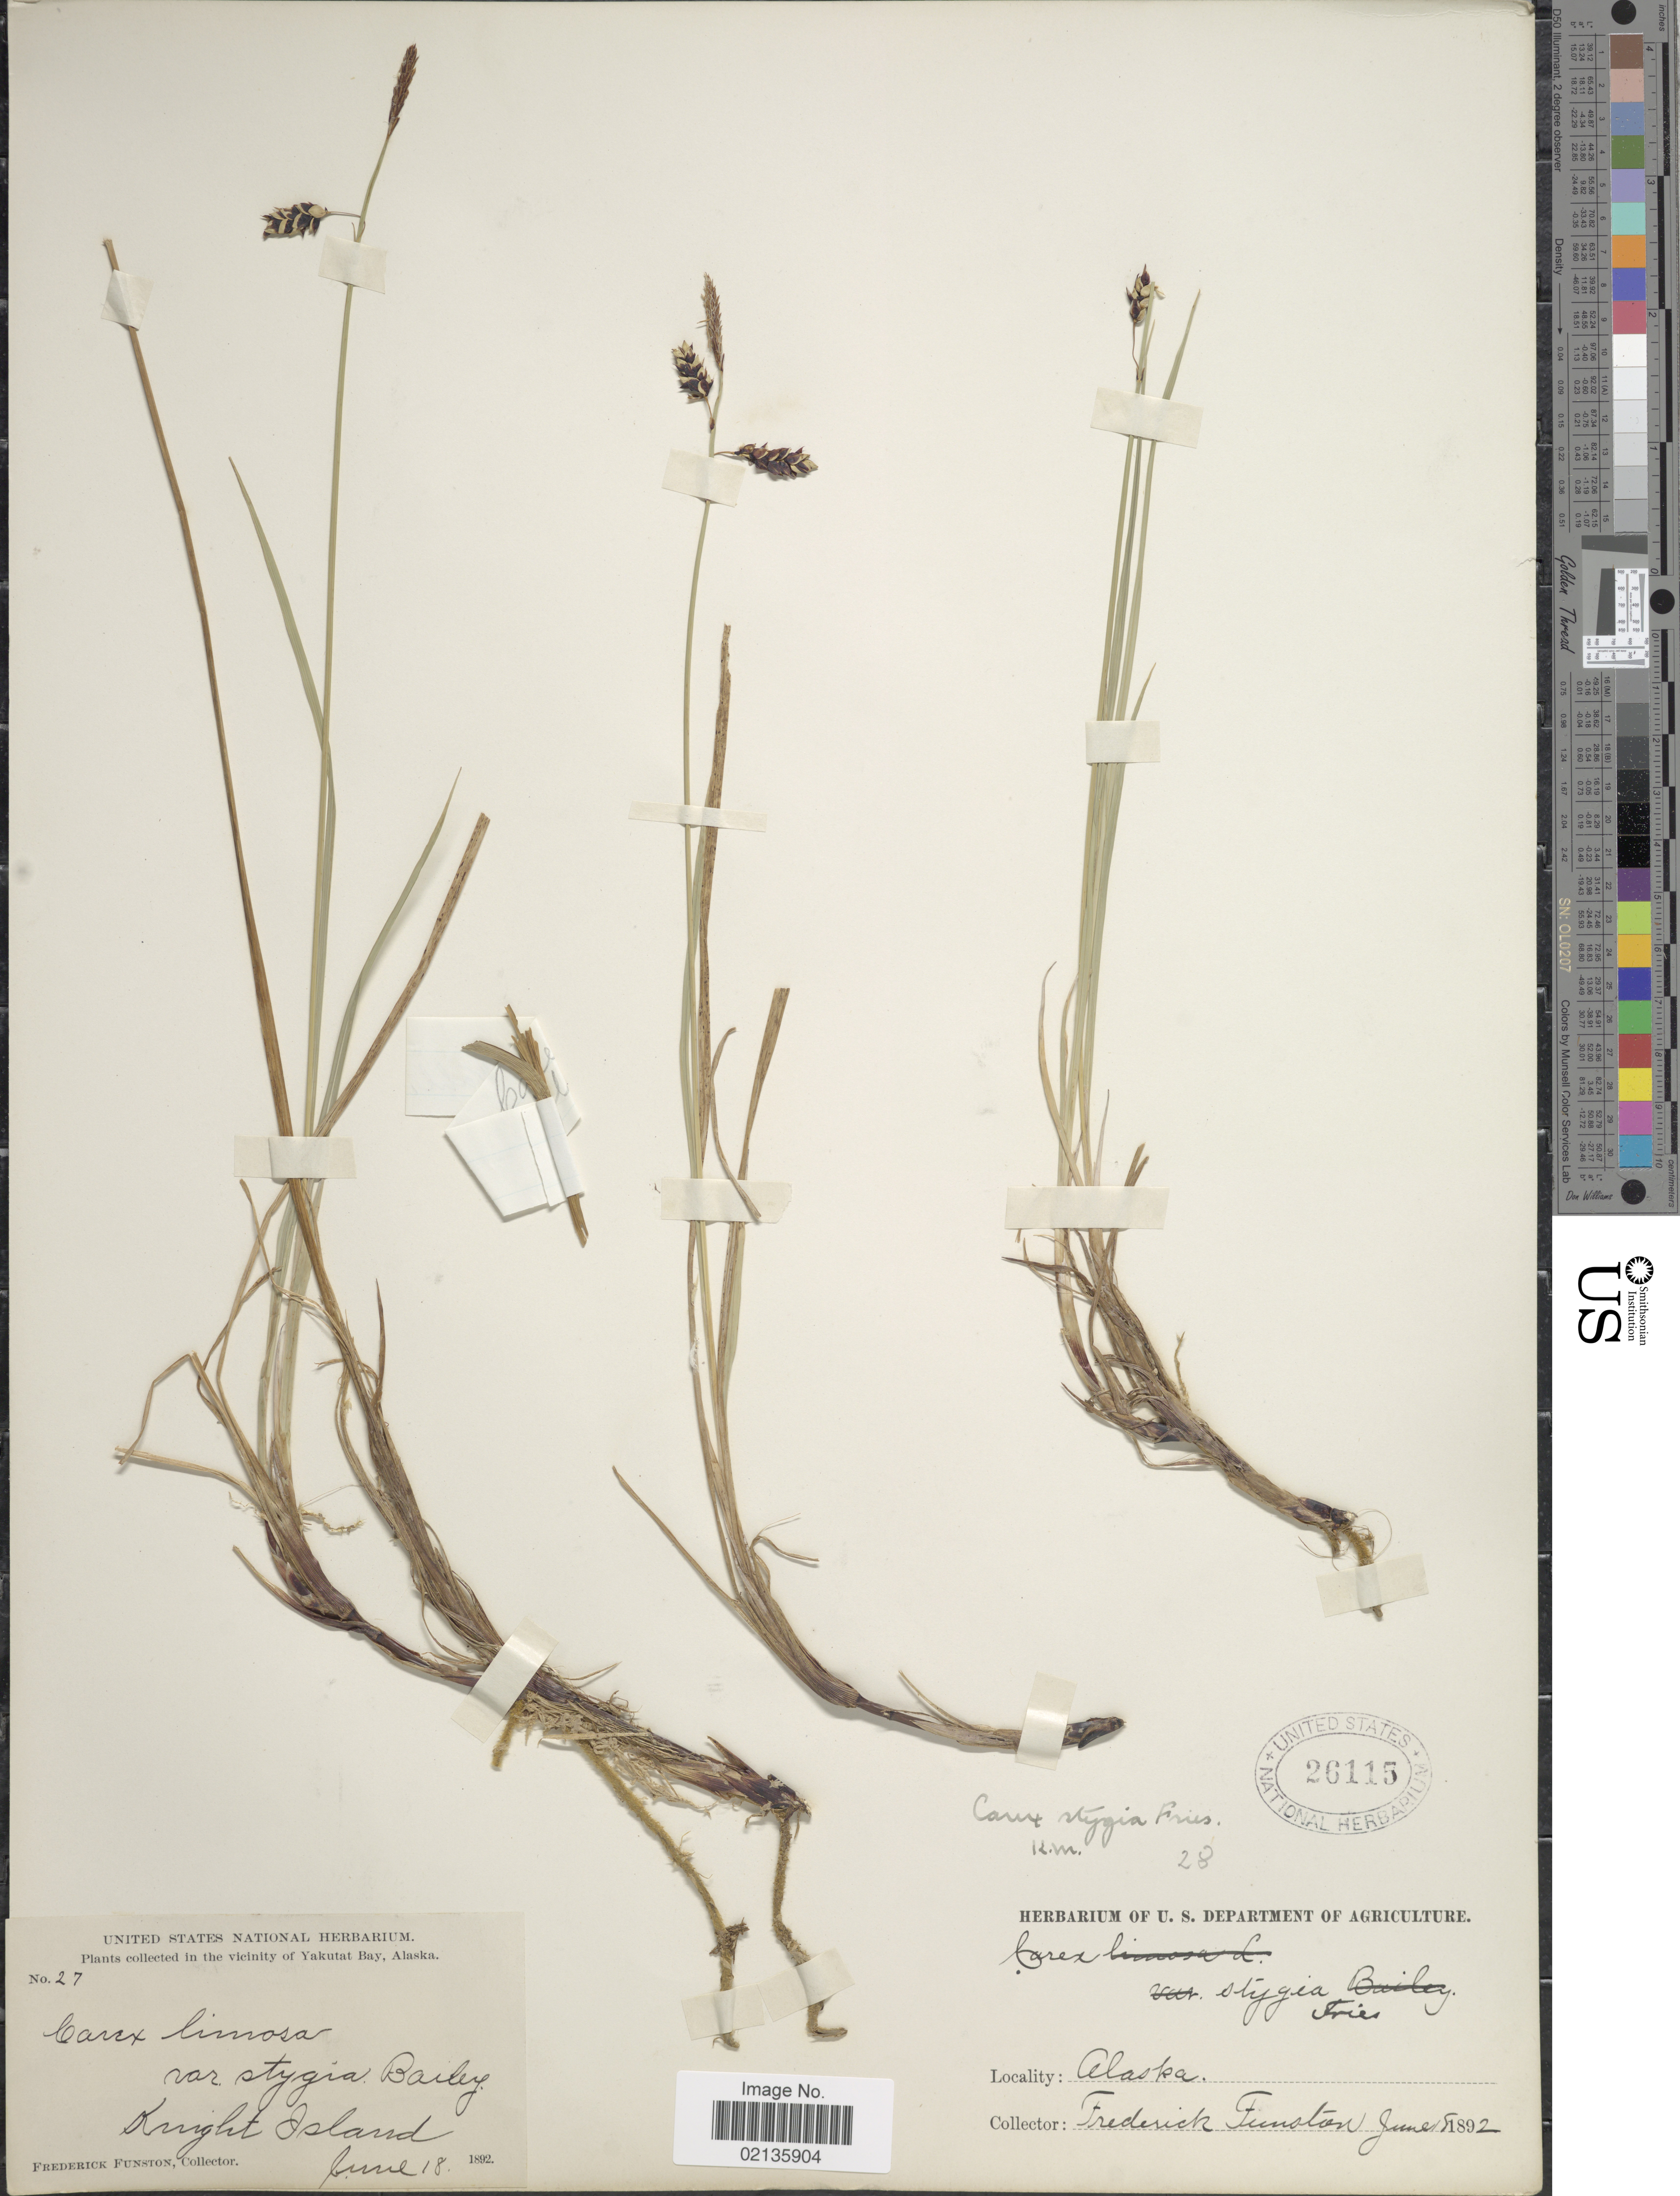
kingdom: Plantae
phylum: Tracheophyta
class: Liliopsida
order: Poales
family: Cyperaceae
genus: Carex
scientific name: Carex x stygia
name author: Fr.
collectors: F. Funston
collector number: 27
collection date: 1892-06-18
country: United States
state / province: Alaska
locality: Vicinity of Yakutat Bay, Knight Island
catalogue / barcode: US 26115